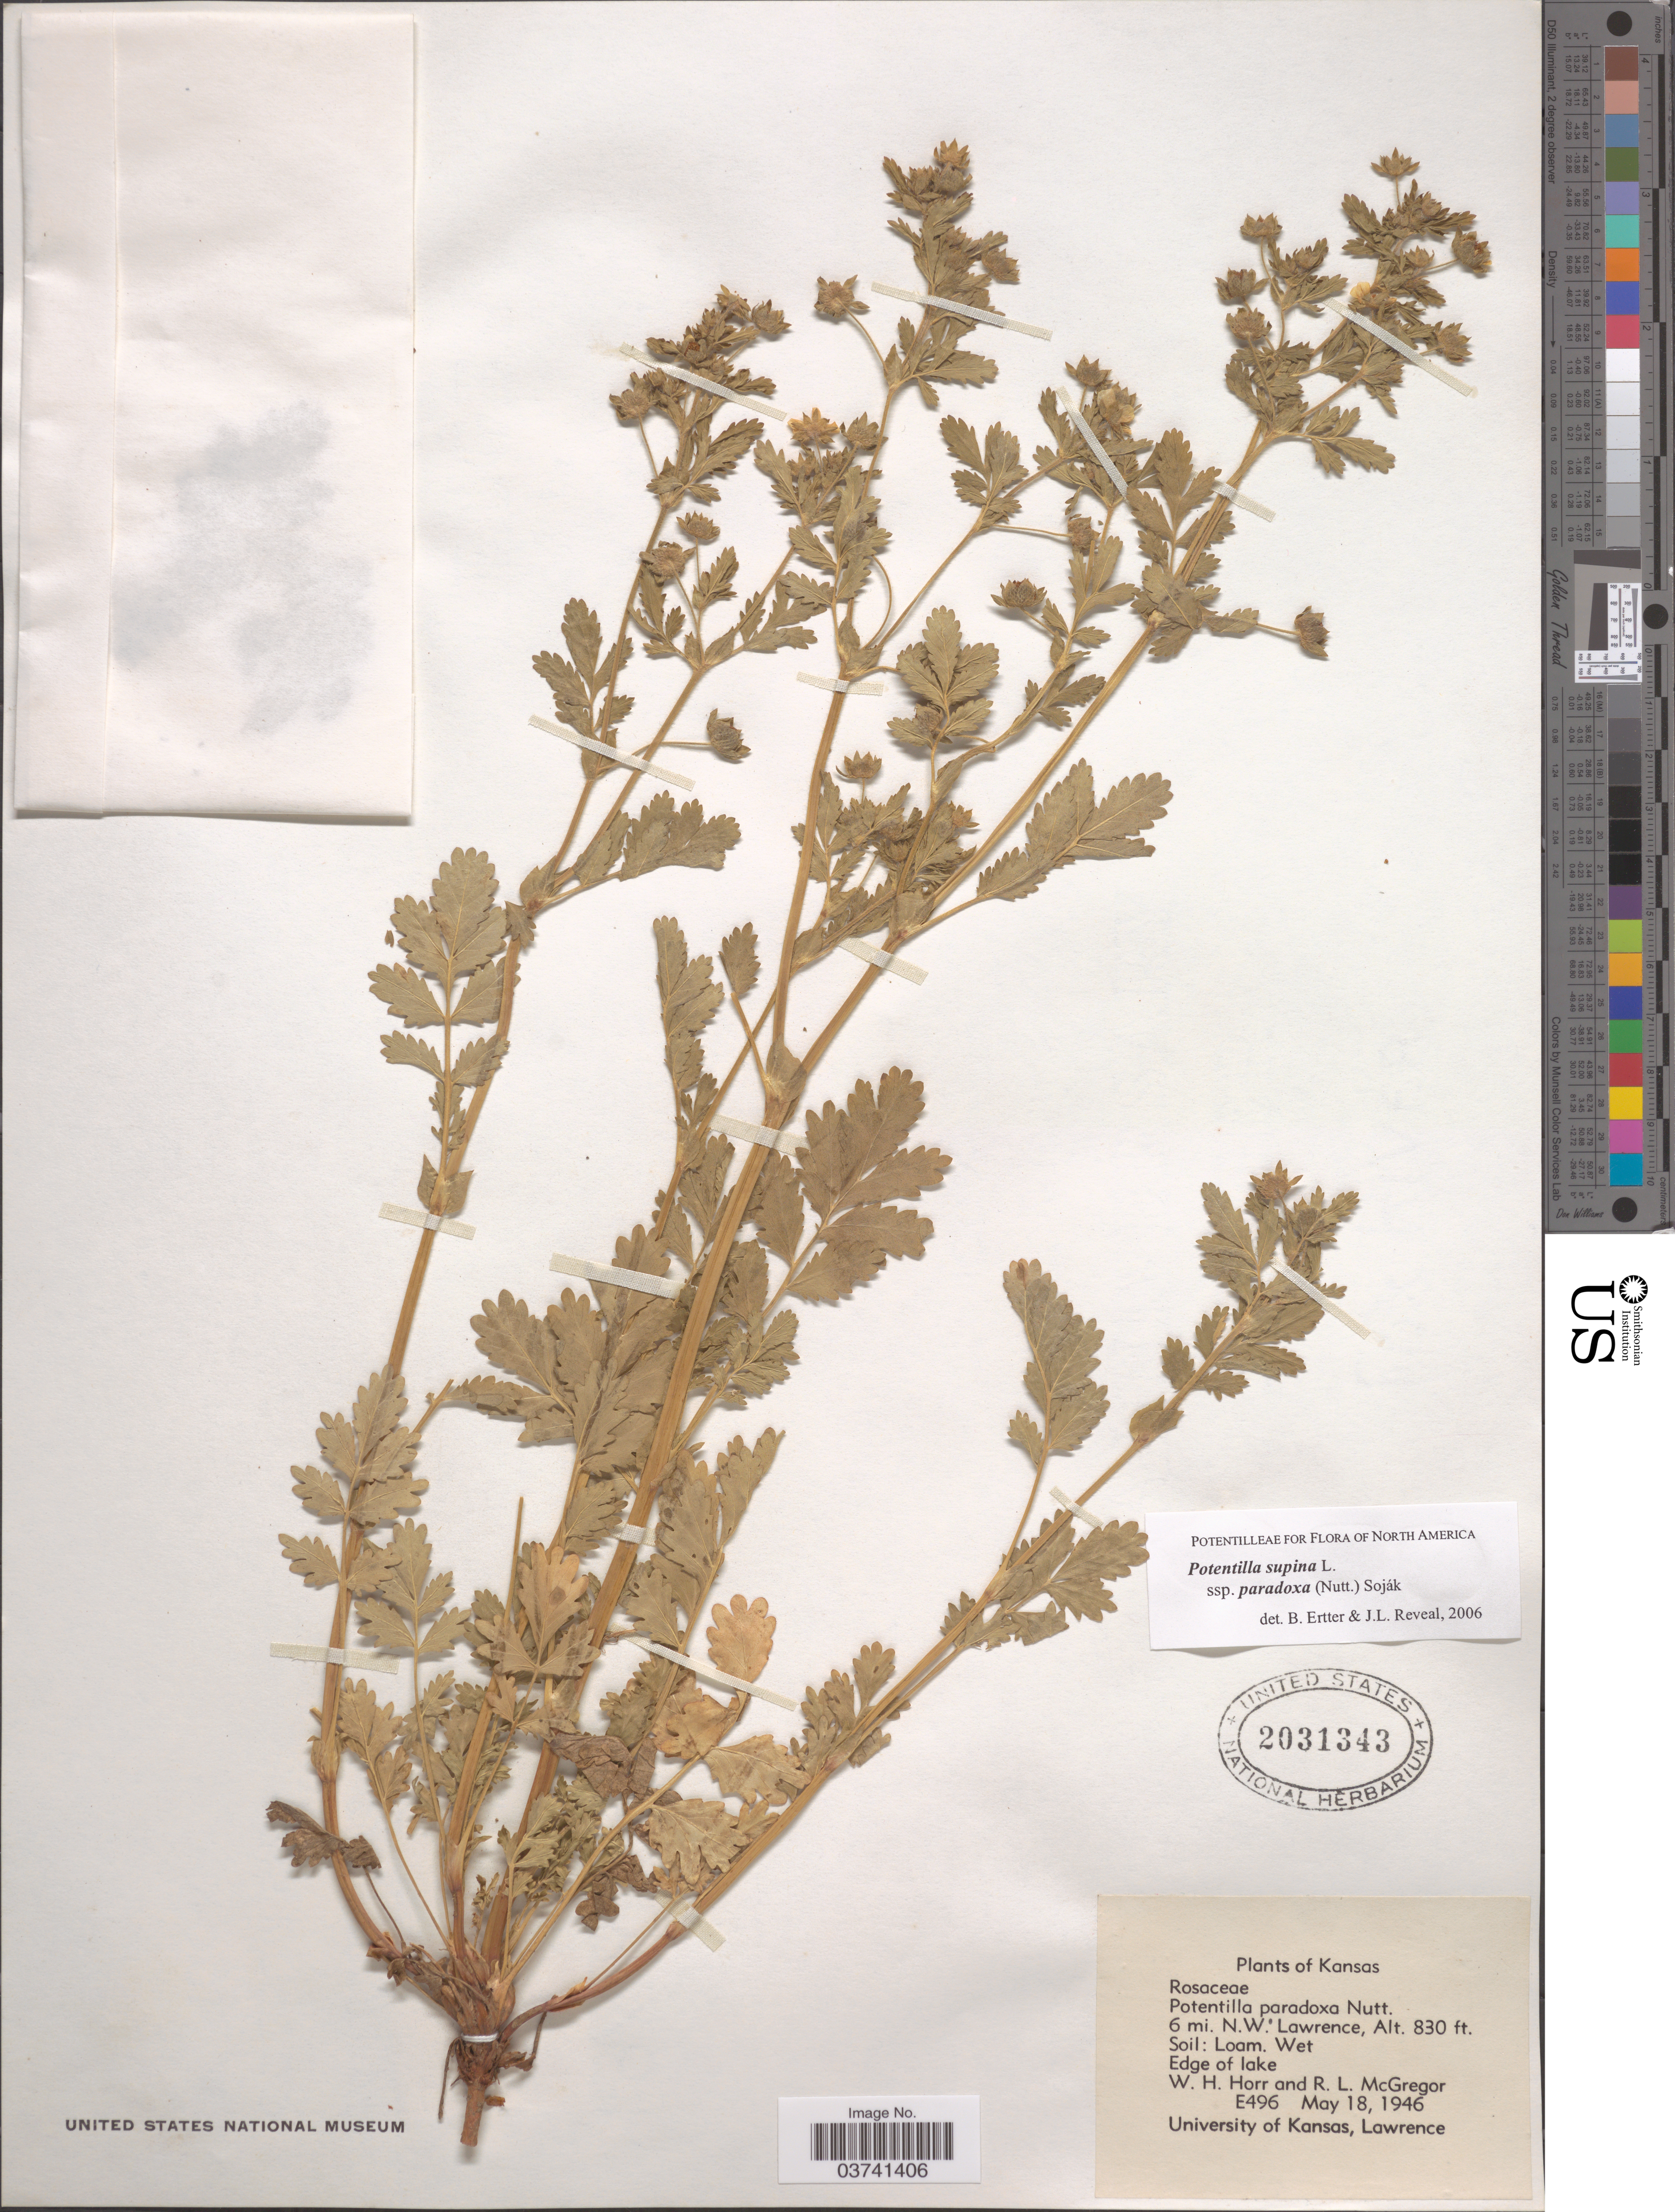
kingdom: Plantae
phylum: Tracheophyta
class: Magnoliopsida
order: Rosales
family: Rosaceae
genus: Potentilla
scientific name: Potentilla supina subsp. paradoxa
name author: (Nutt.) Soják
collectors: W. H. Horr & R. McGregor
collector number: E496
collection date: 1946-05-18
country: United States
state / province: Kansas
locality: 6 mi. N.W. Lawrence. Edge of lake.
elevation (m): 253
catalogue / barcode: US 2031343